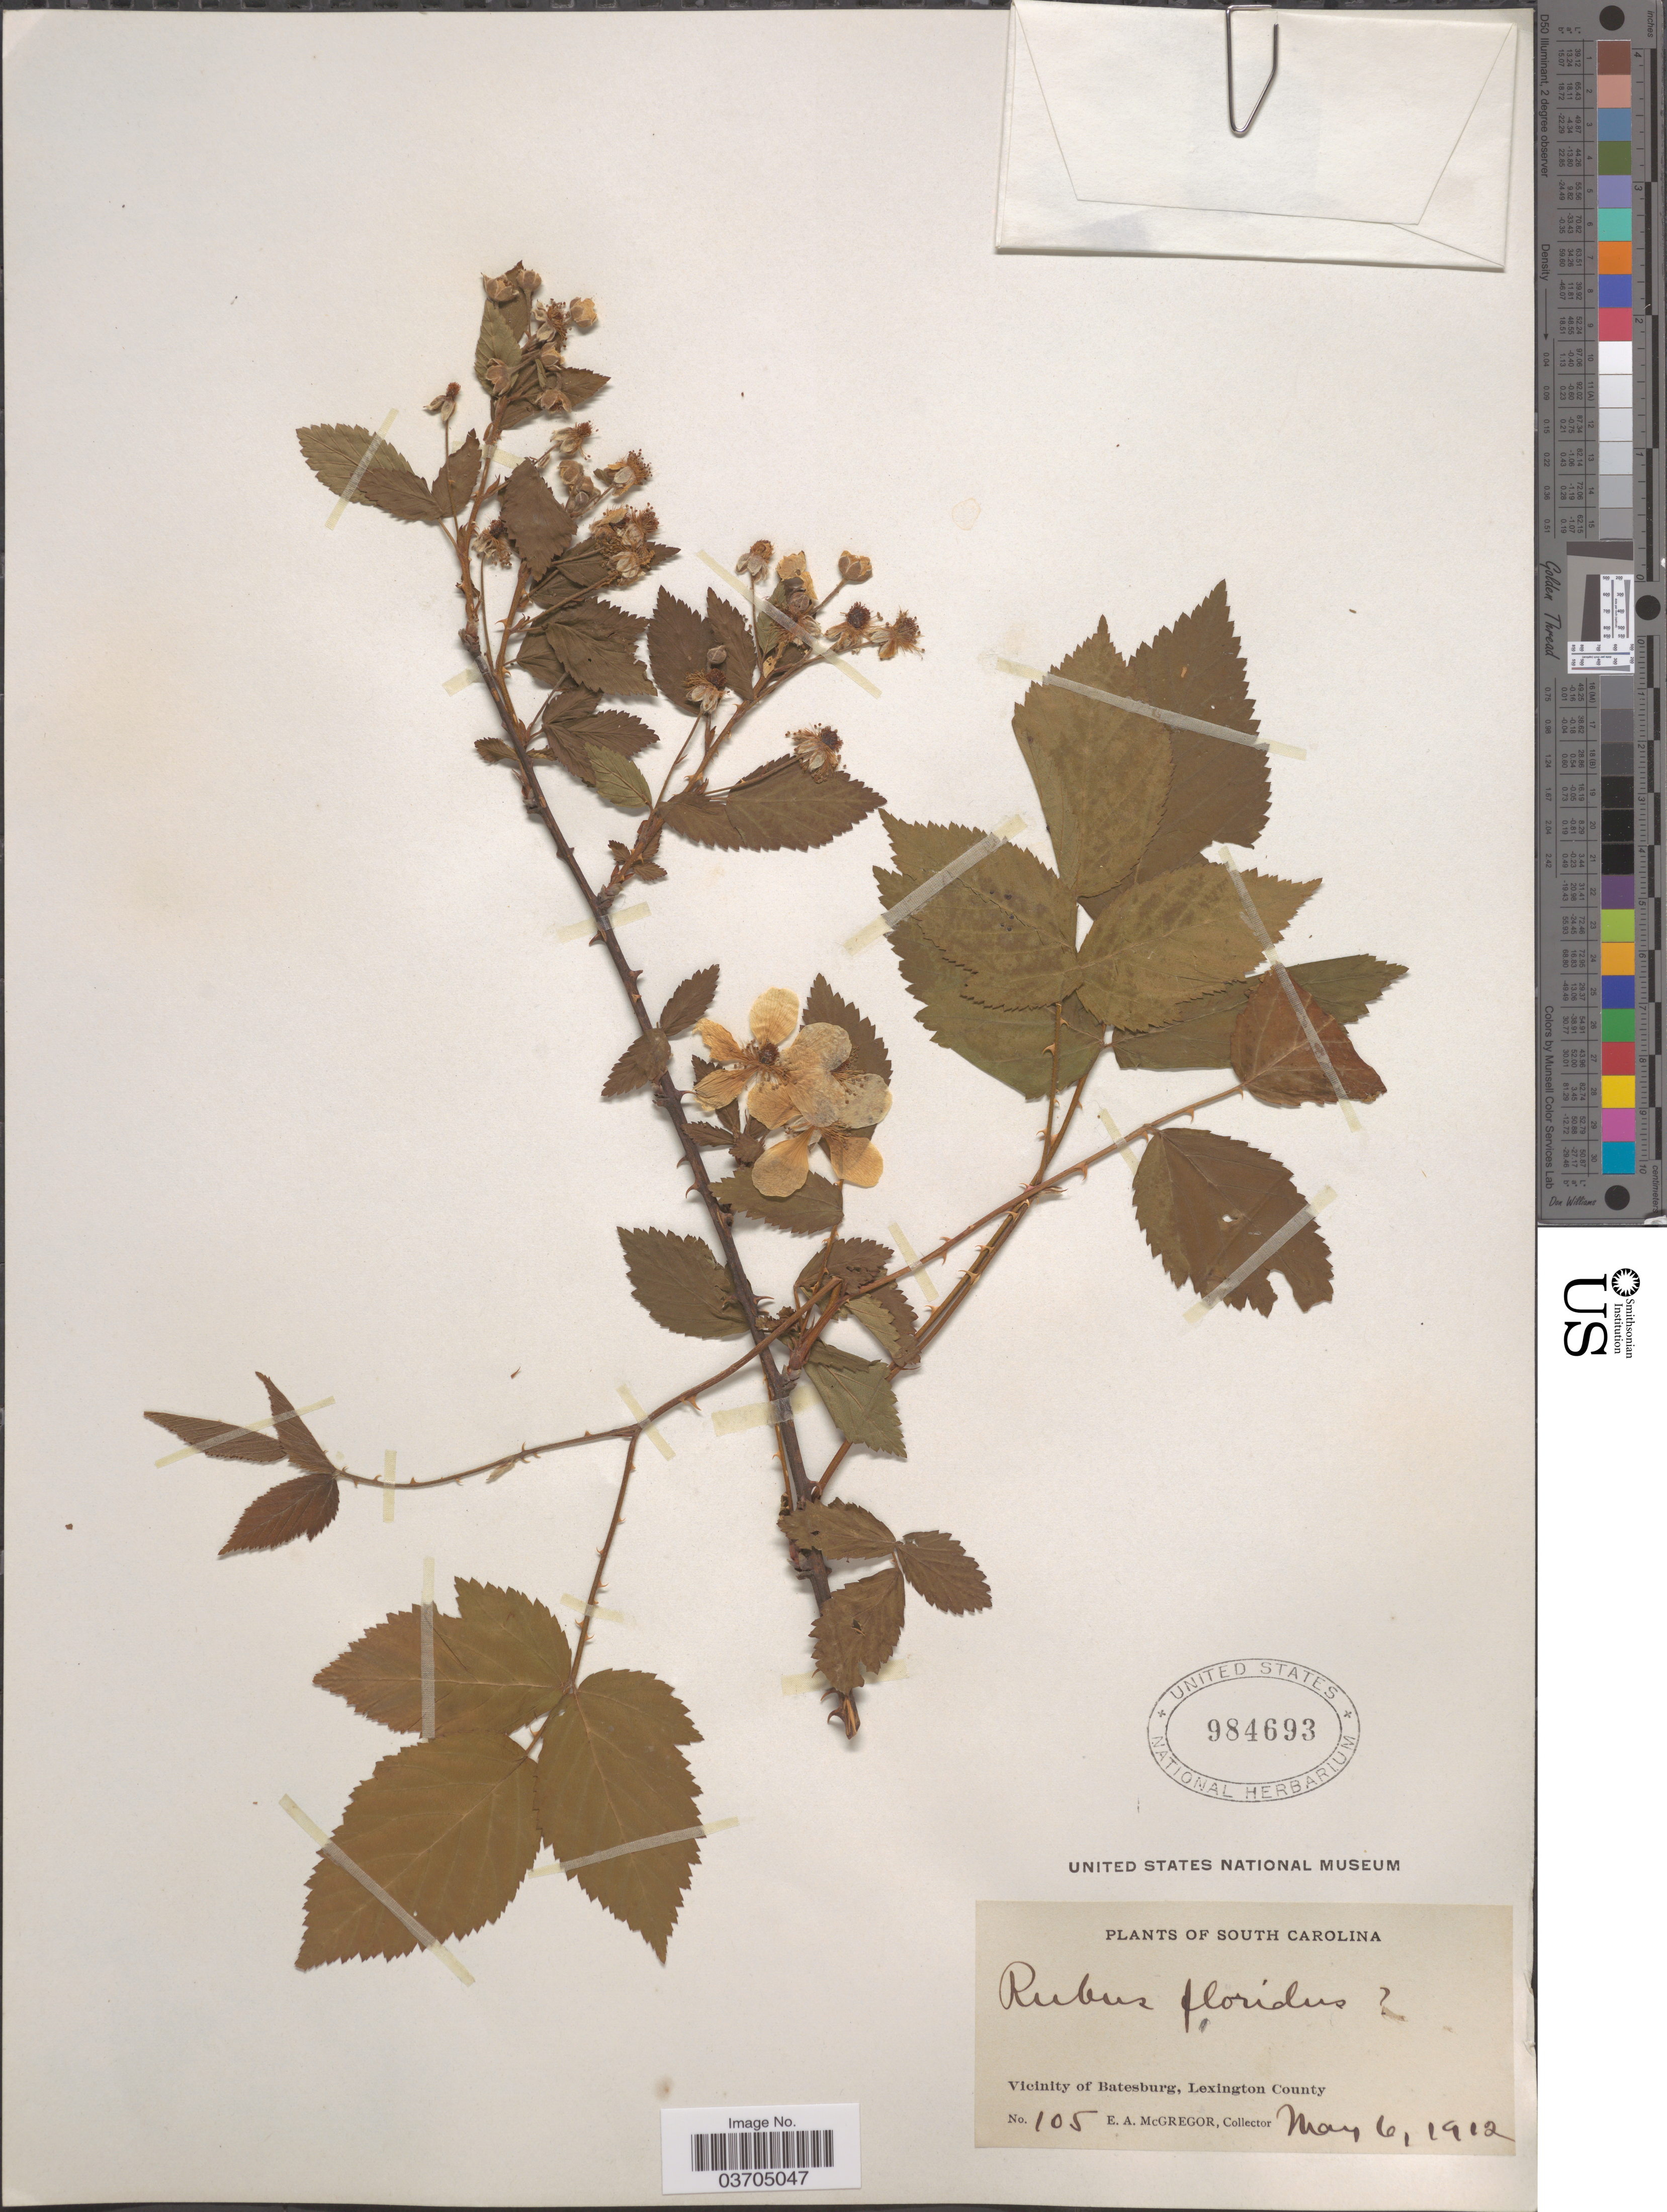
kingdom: Plantae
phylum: Tracheophyta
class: Magnoliopsida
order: Rosales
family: Rosaceae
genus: Rubus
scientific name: Rubus floridus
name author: Tratt.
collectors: E. A. McGregor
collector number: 105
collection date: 1912-05-06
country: United States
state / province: South Carolina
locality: Vicinity of Batesburg, Lexington County.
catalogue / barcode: US 984693